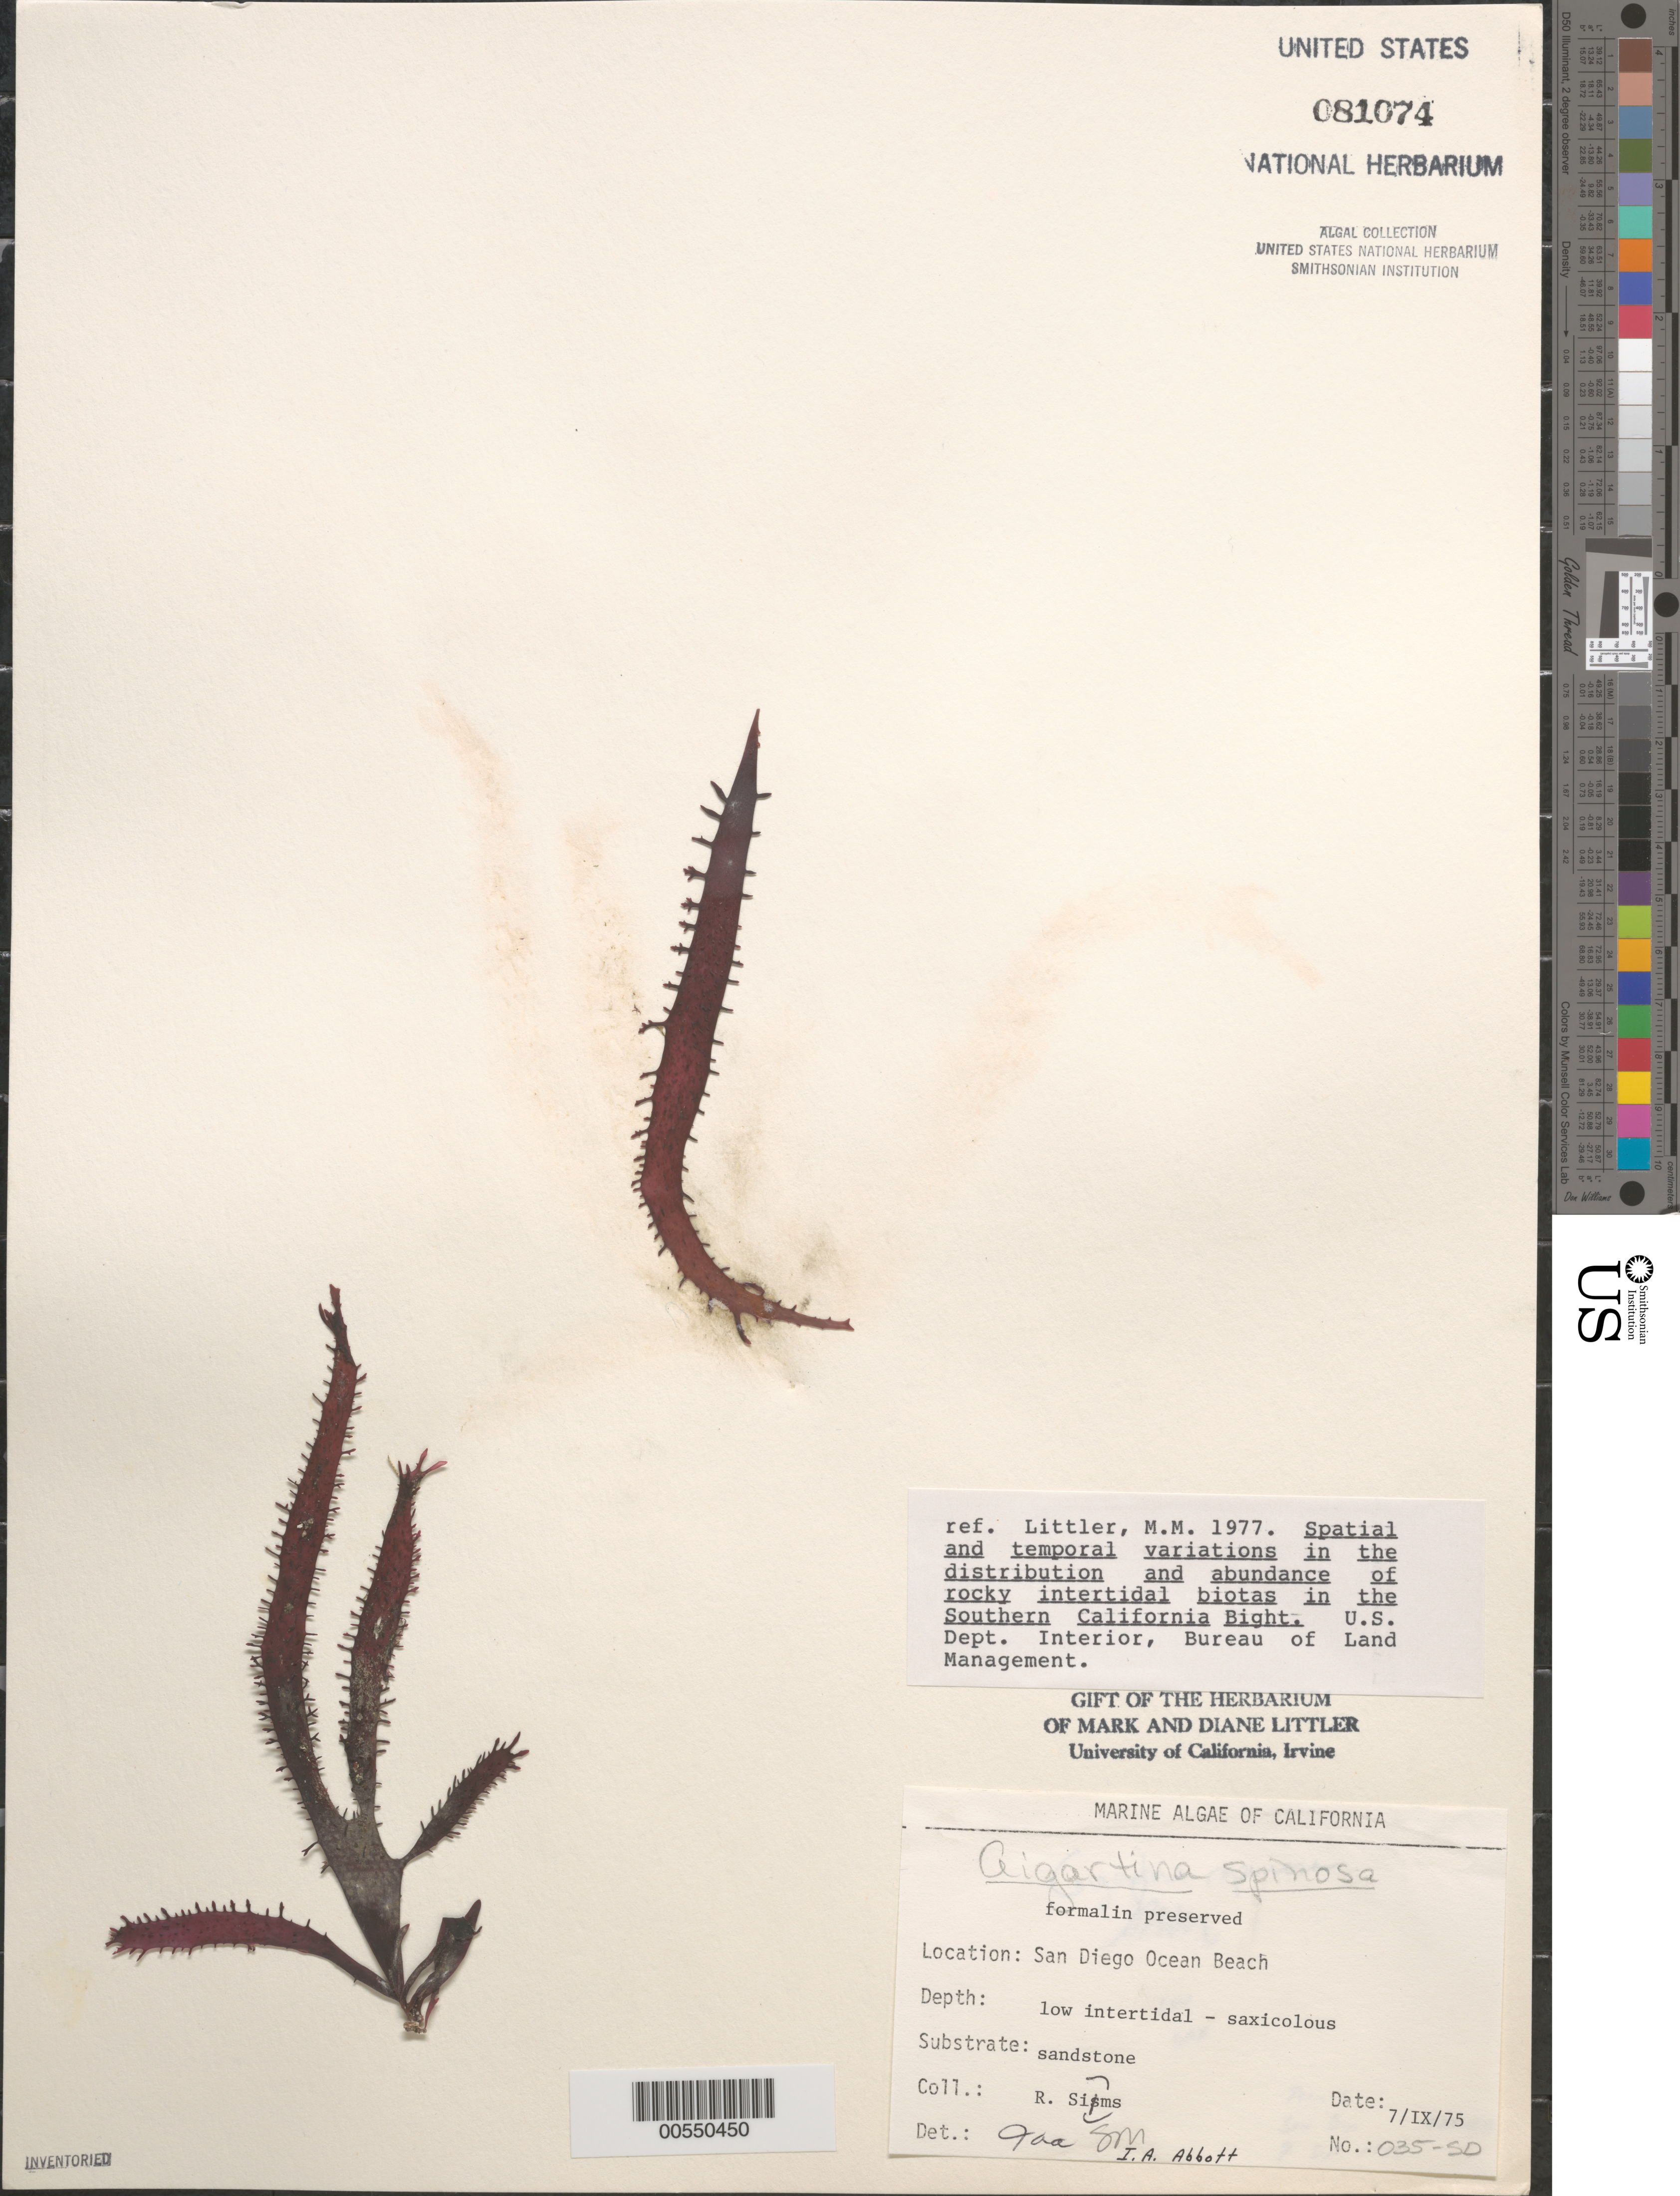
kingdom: Plantae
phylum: Rhodophyta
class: Florideophyceae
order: Gigartinales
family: Gigartinaceae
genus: Chondracanthus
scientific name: Chondracanthus spinosus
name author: (Kütz.) Guiry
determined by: Algae name updating Project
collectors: R. H. Sims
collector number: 035-SD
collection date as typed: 07 Sep 1975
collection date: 1975-09-07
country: United States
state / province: California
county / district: San Diego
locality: End of Del Monte Street, Ocean Beach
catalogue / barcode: US 81074